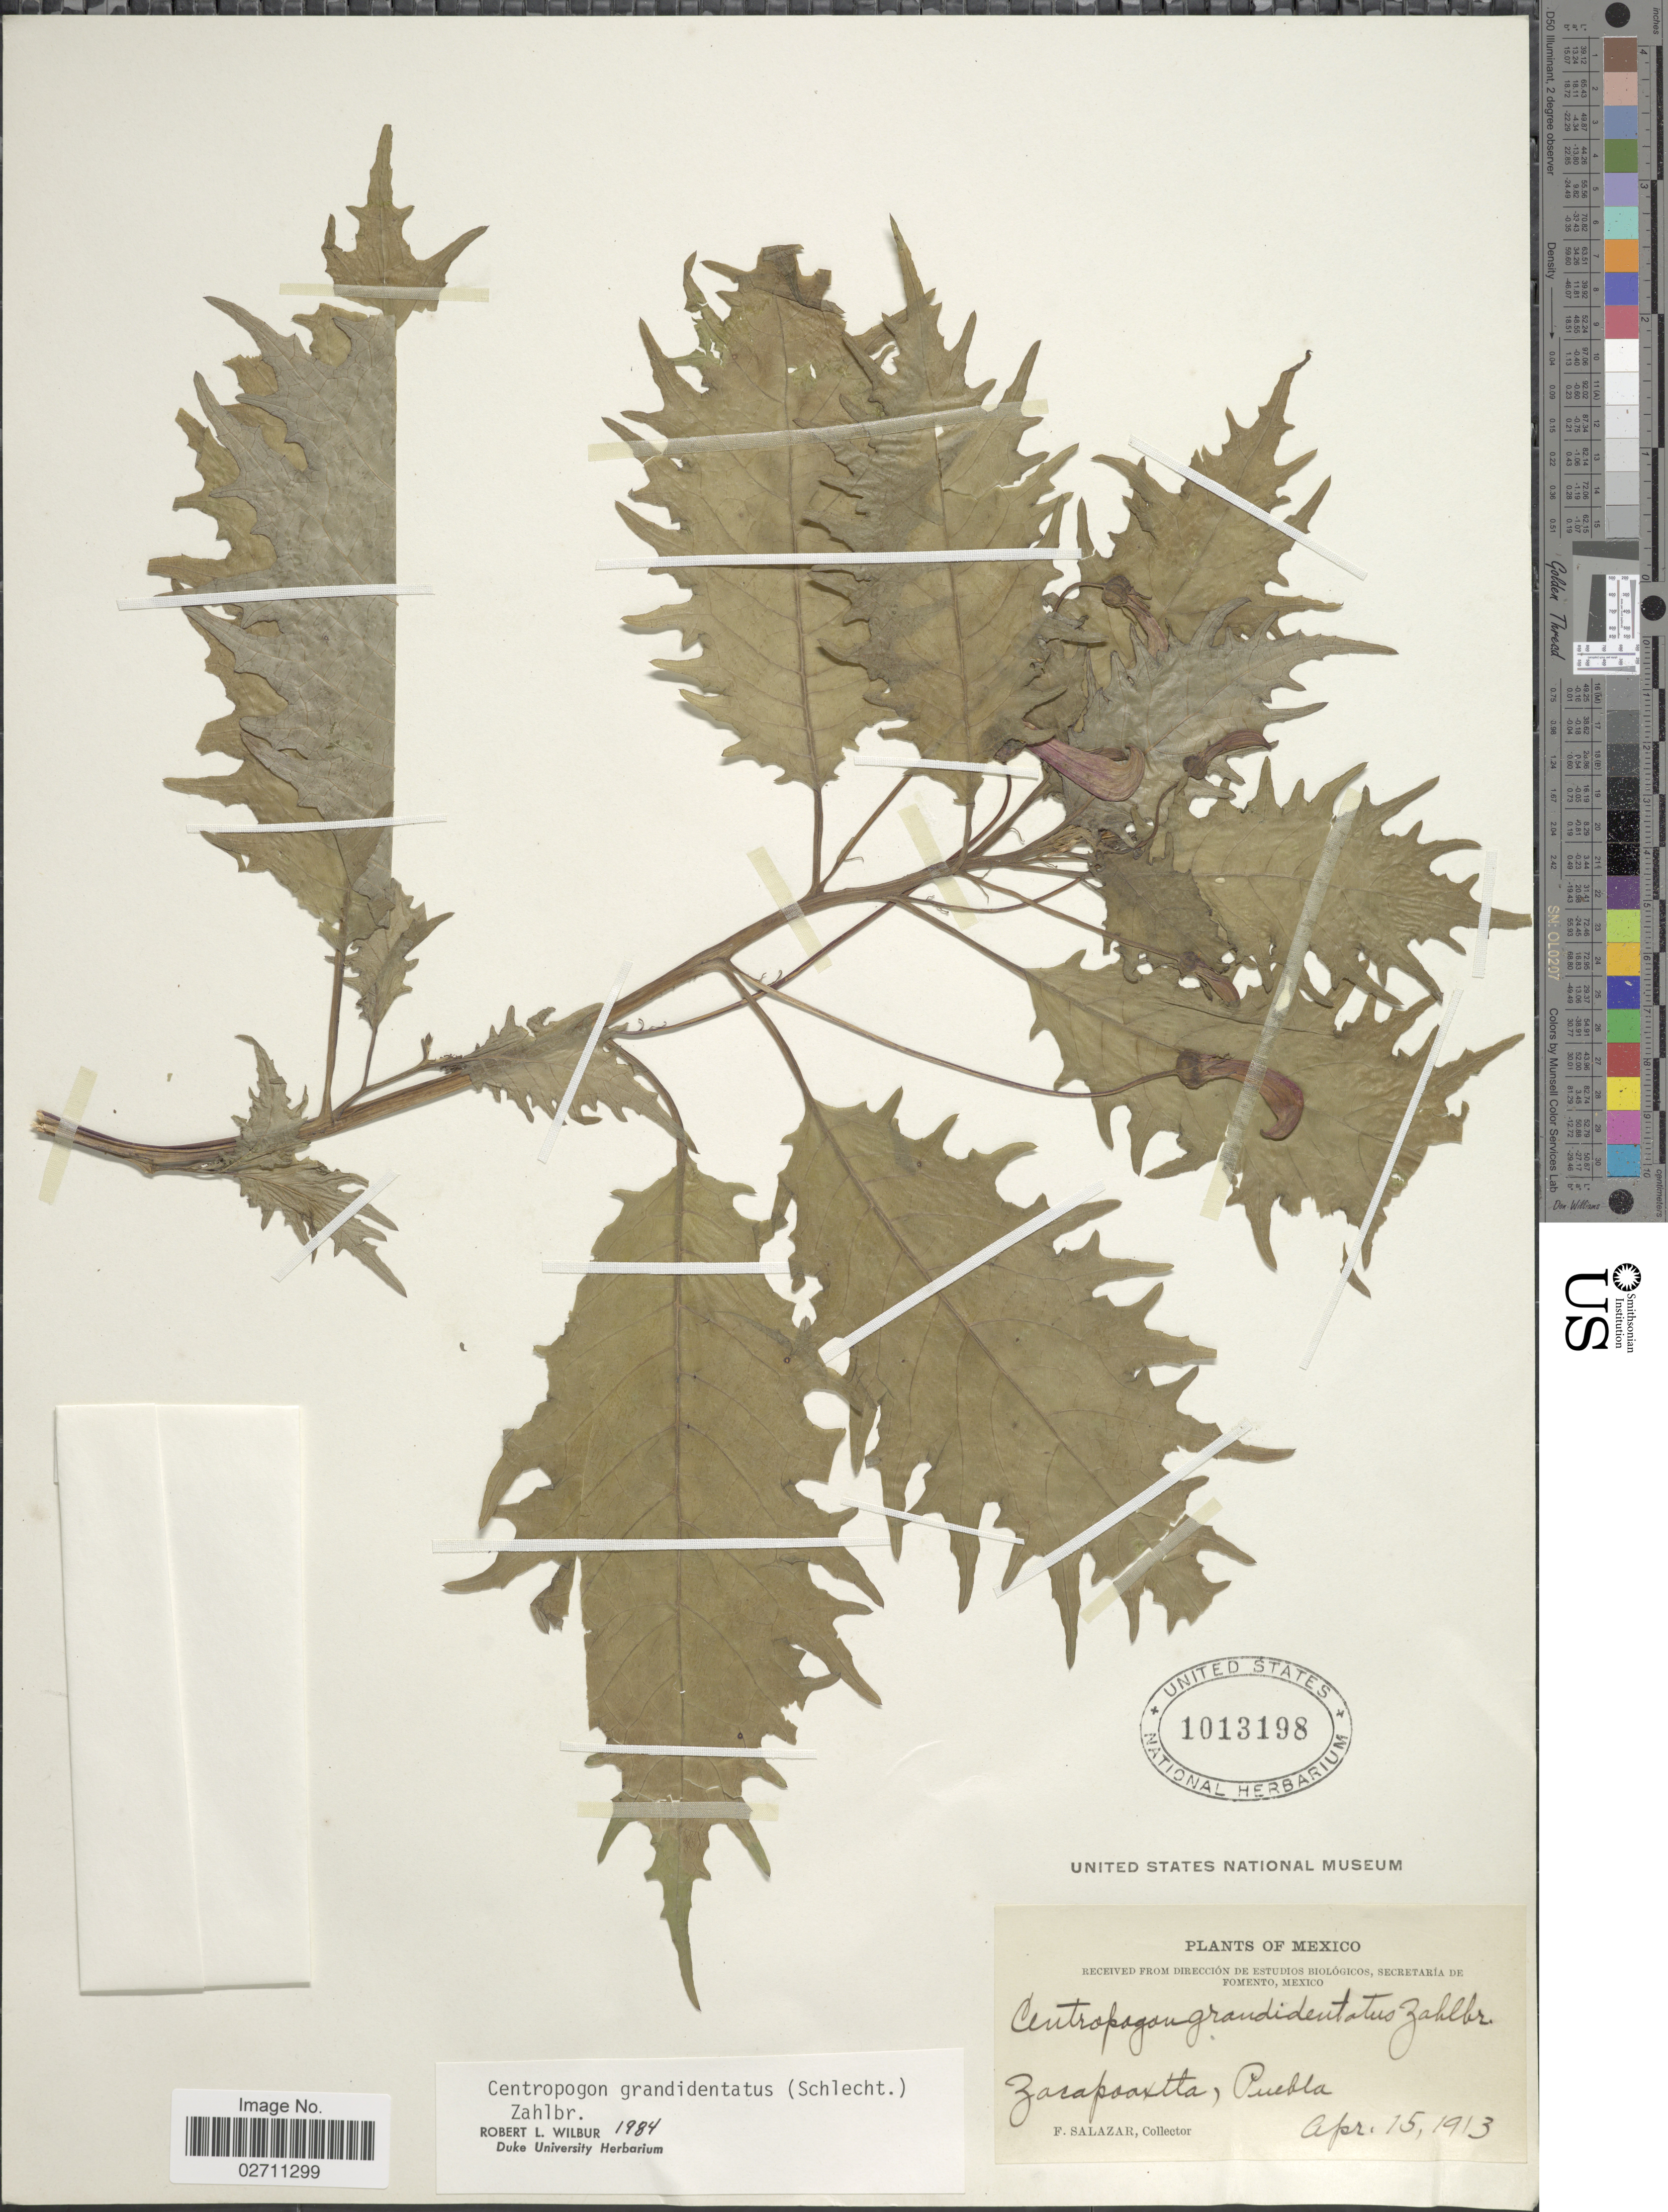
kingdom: Plantae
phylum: Tracheophyta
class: Magnoliopsida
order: Asterales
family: Campanulaceae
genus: Centropogon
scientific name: Centropogon grandidentatus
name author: (Schltdl.) Zahlbr.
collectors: F. Salazar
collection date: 1913-04-15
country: Mexico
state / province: Puebla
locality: Zacapoaxtla.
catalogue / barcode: US 1013198